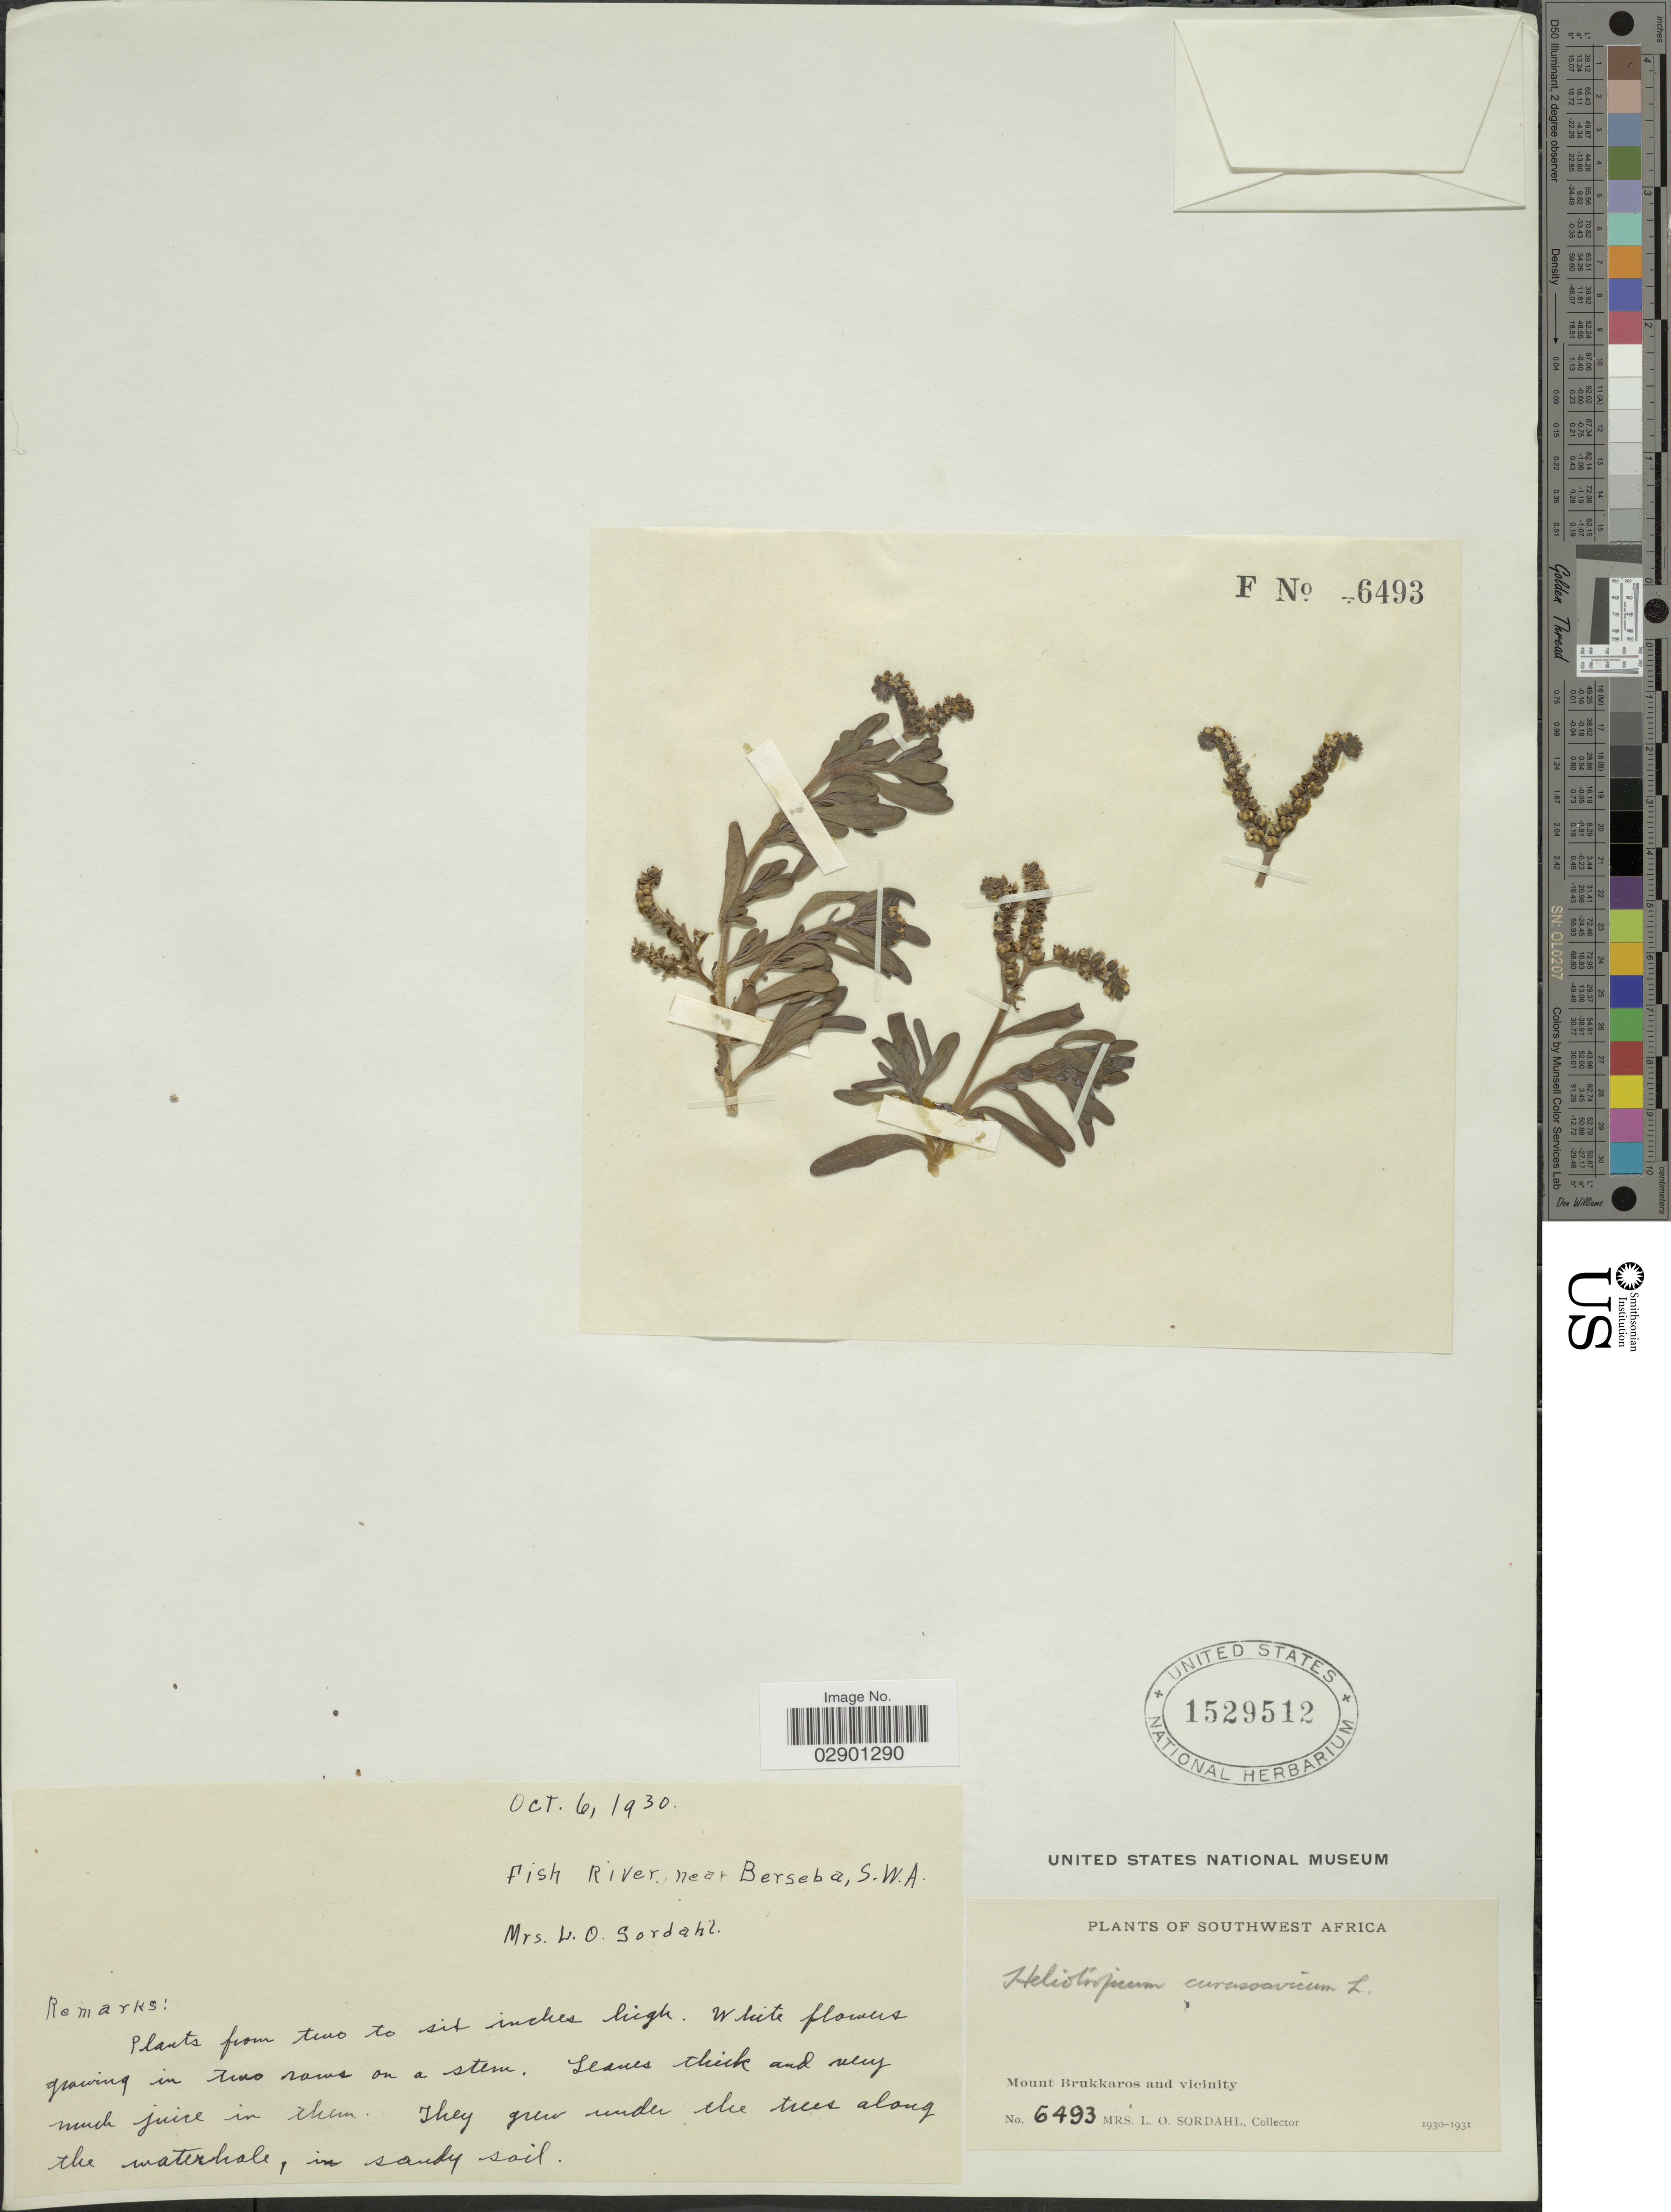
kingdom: Plantae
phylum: Tracheophyta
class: Magnoliopsida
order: Boraginales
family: Heliotropiaceae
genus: Heliotropium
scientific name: Heliotropium curassavicum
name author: L.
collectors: L. Sordahl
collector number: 6493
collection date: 1930-10-06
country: Namibia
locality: Southwest Africa. Mount Brukkaros and vicinity. Fish river near Berseba, S.W.A.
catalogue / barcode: US 1529512